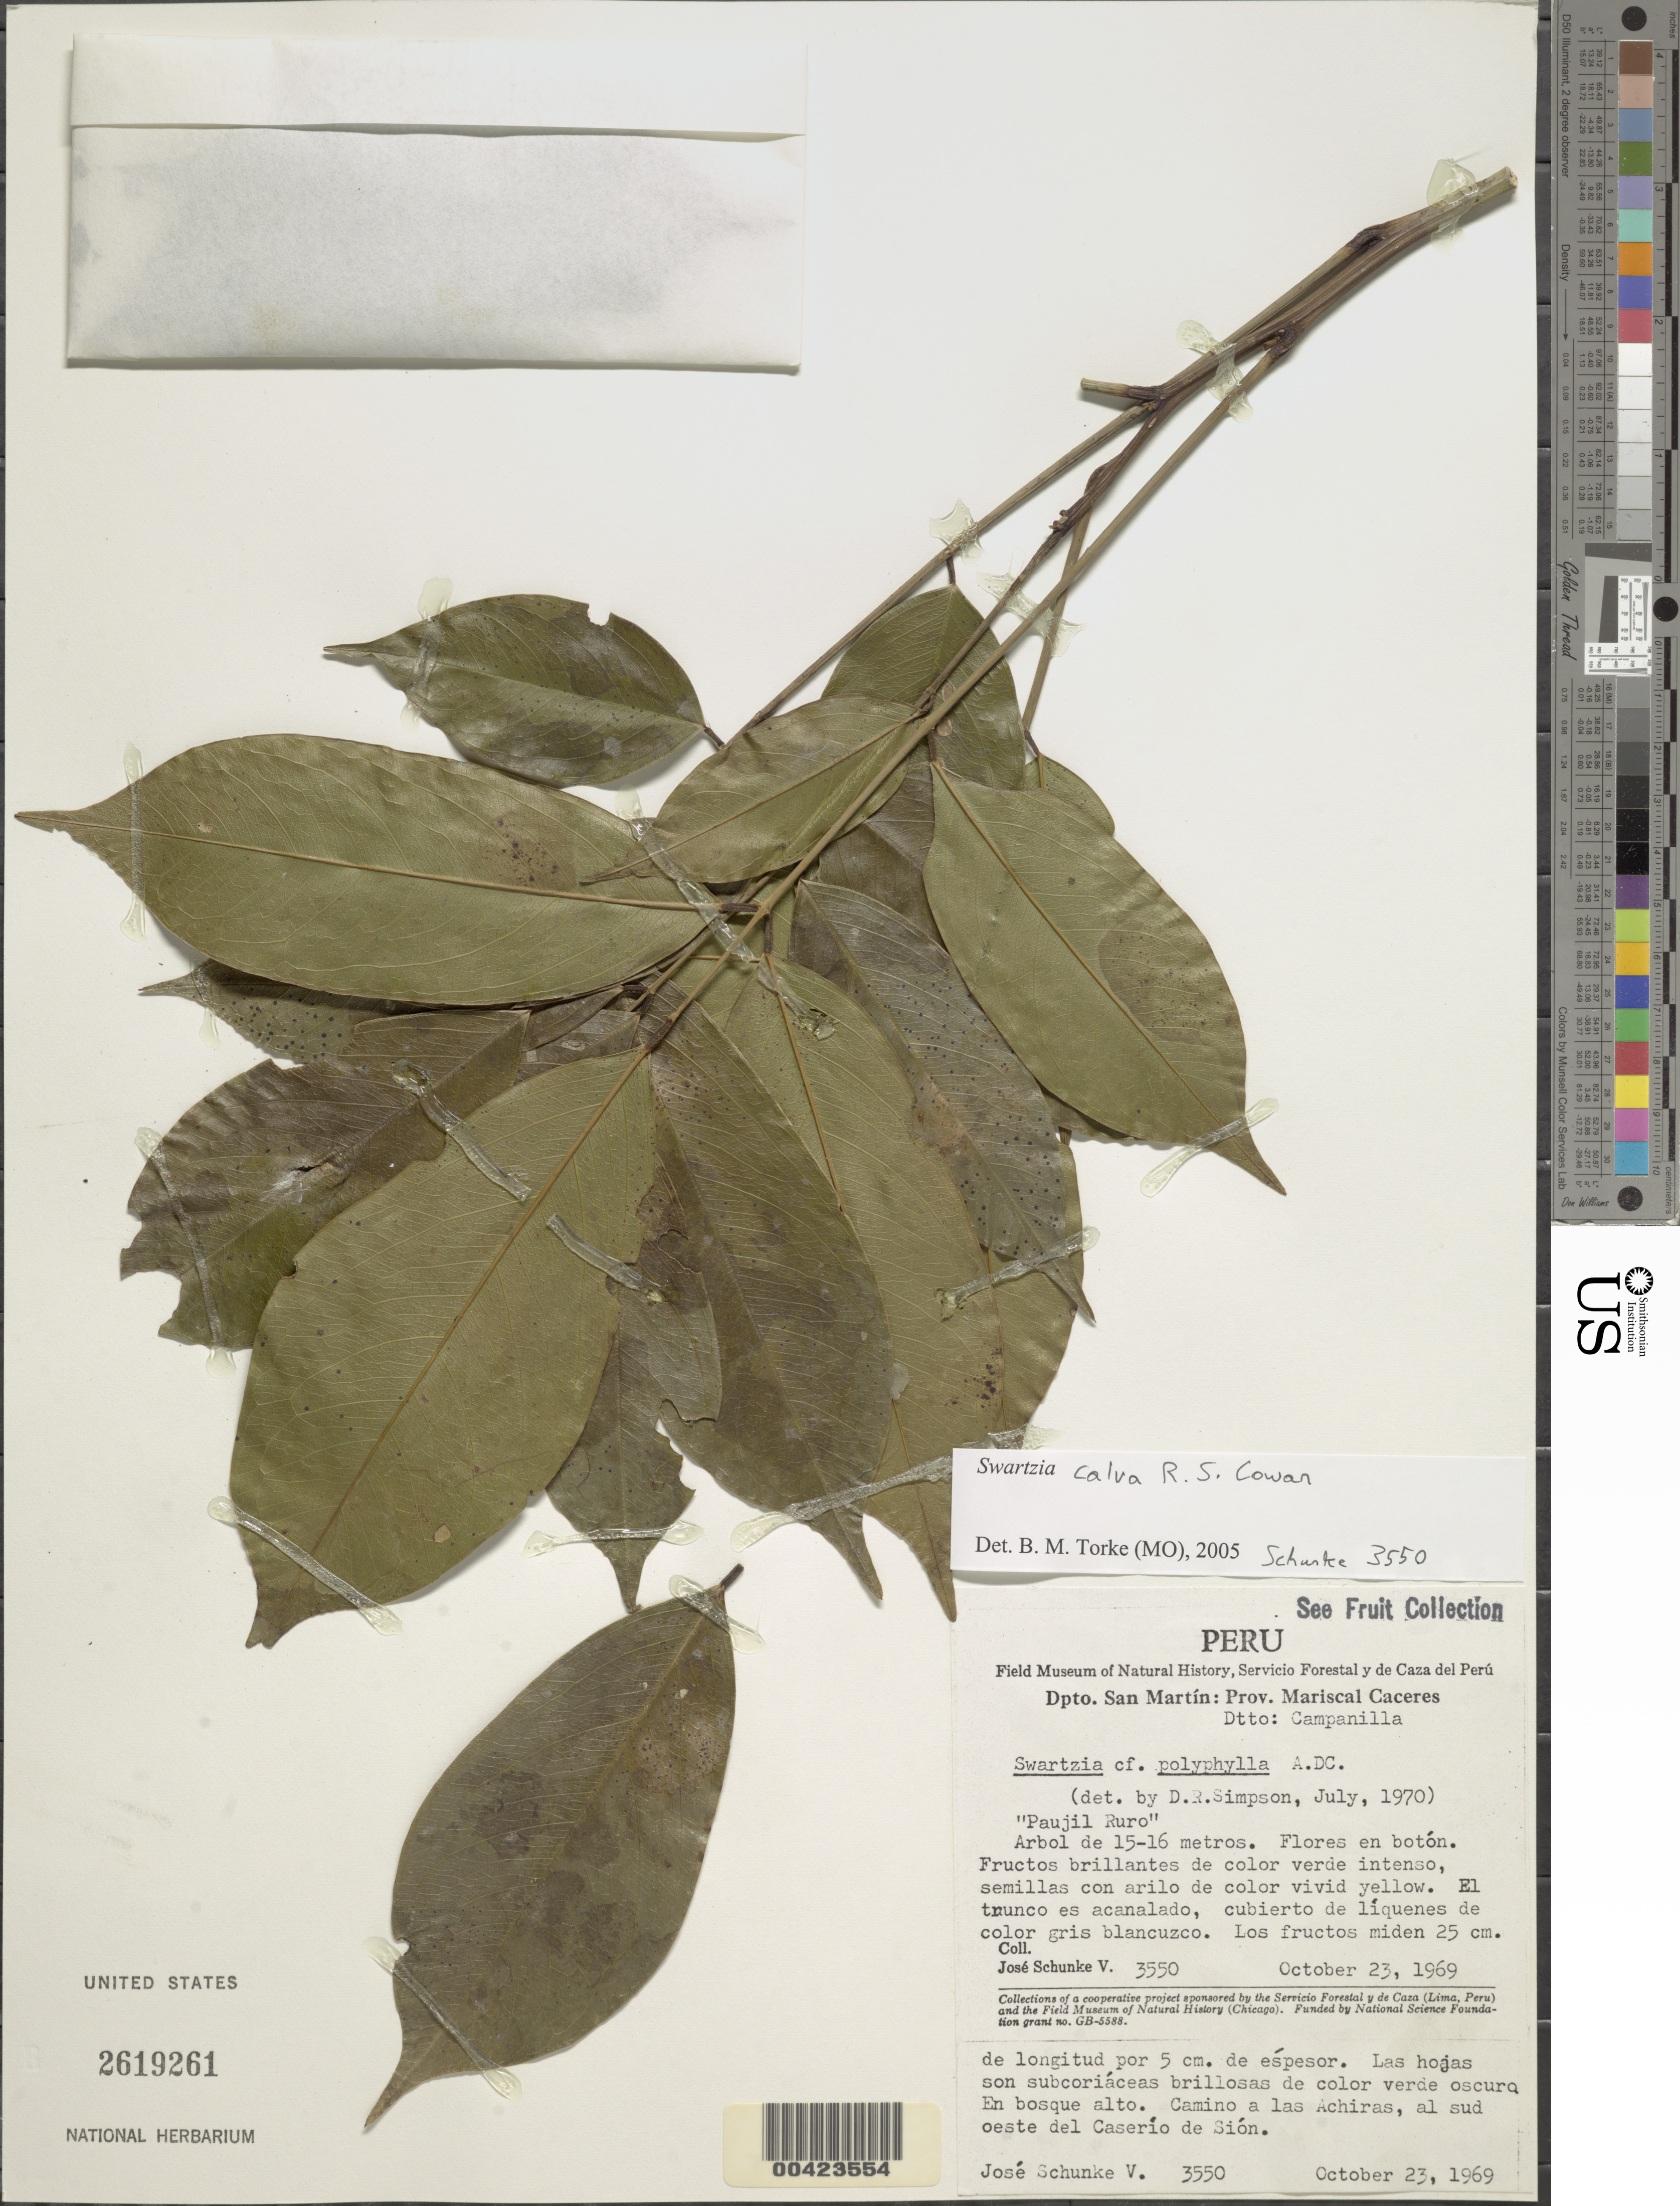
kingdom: Plantae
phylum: Tracheophyta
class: Magnoliopsida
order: Fabales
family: Fabaceae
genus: Swartzia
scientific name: Swartzia calva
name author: R.S. Cowan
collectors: J. Schunke Vigo et al.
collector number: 3550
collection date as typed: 23 Oct 1969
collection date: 1969-10-23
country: Peru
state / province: San Martín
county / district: Mariscal Cáceres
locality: Camino a las Achiras, al sud oeste del Caserio de Sion; dtto. Campanilla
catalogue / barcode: US 2619261